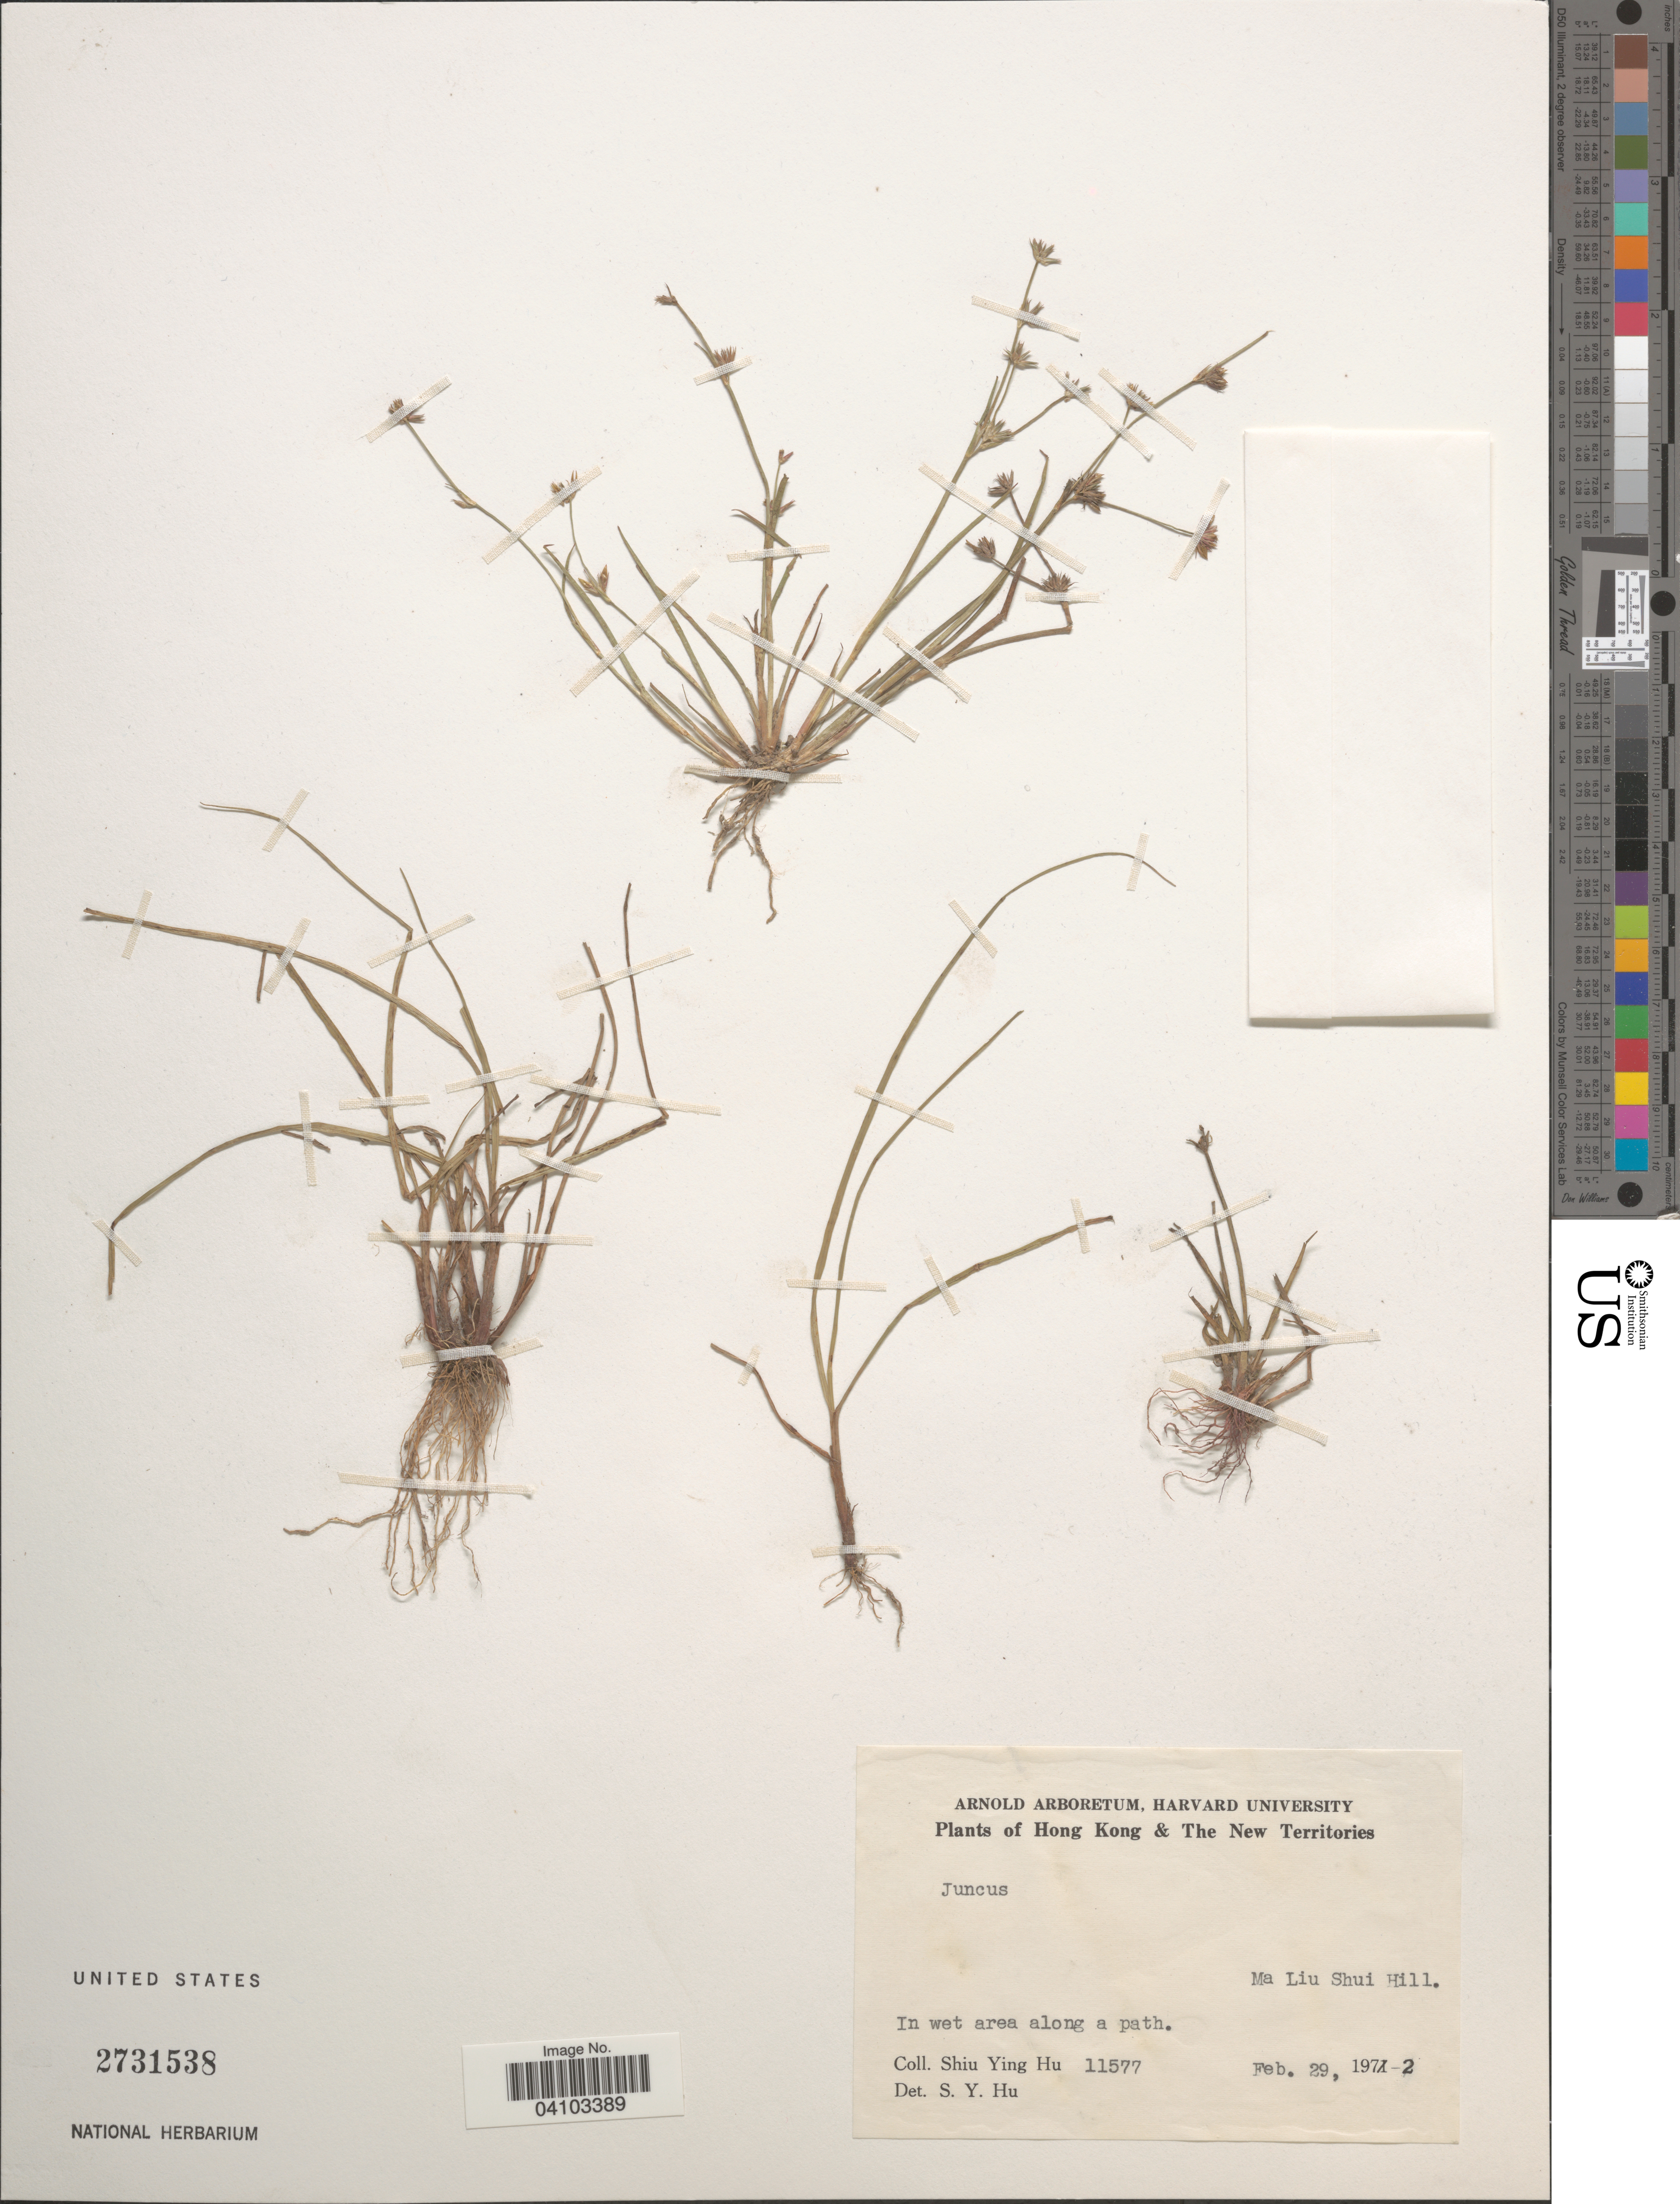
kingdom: Plantae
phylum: Tracheophyta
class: Liliopsida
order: Poales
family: Juncaceae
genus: Juncus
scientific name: Juncus sp.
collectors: S. Y. Hu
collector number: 11577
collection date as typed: Feb. 29, 1972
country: China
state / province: Hong Kong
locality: Hong Kong & The New Territories. Ma Liu Shui Hill.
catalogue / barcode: US 2731538